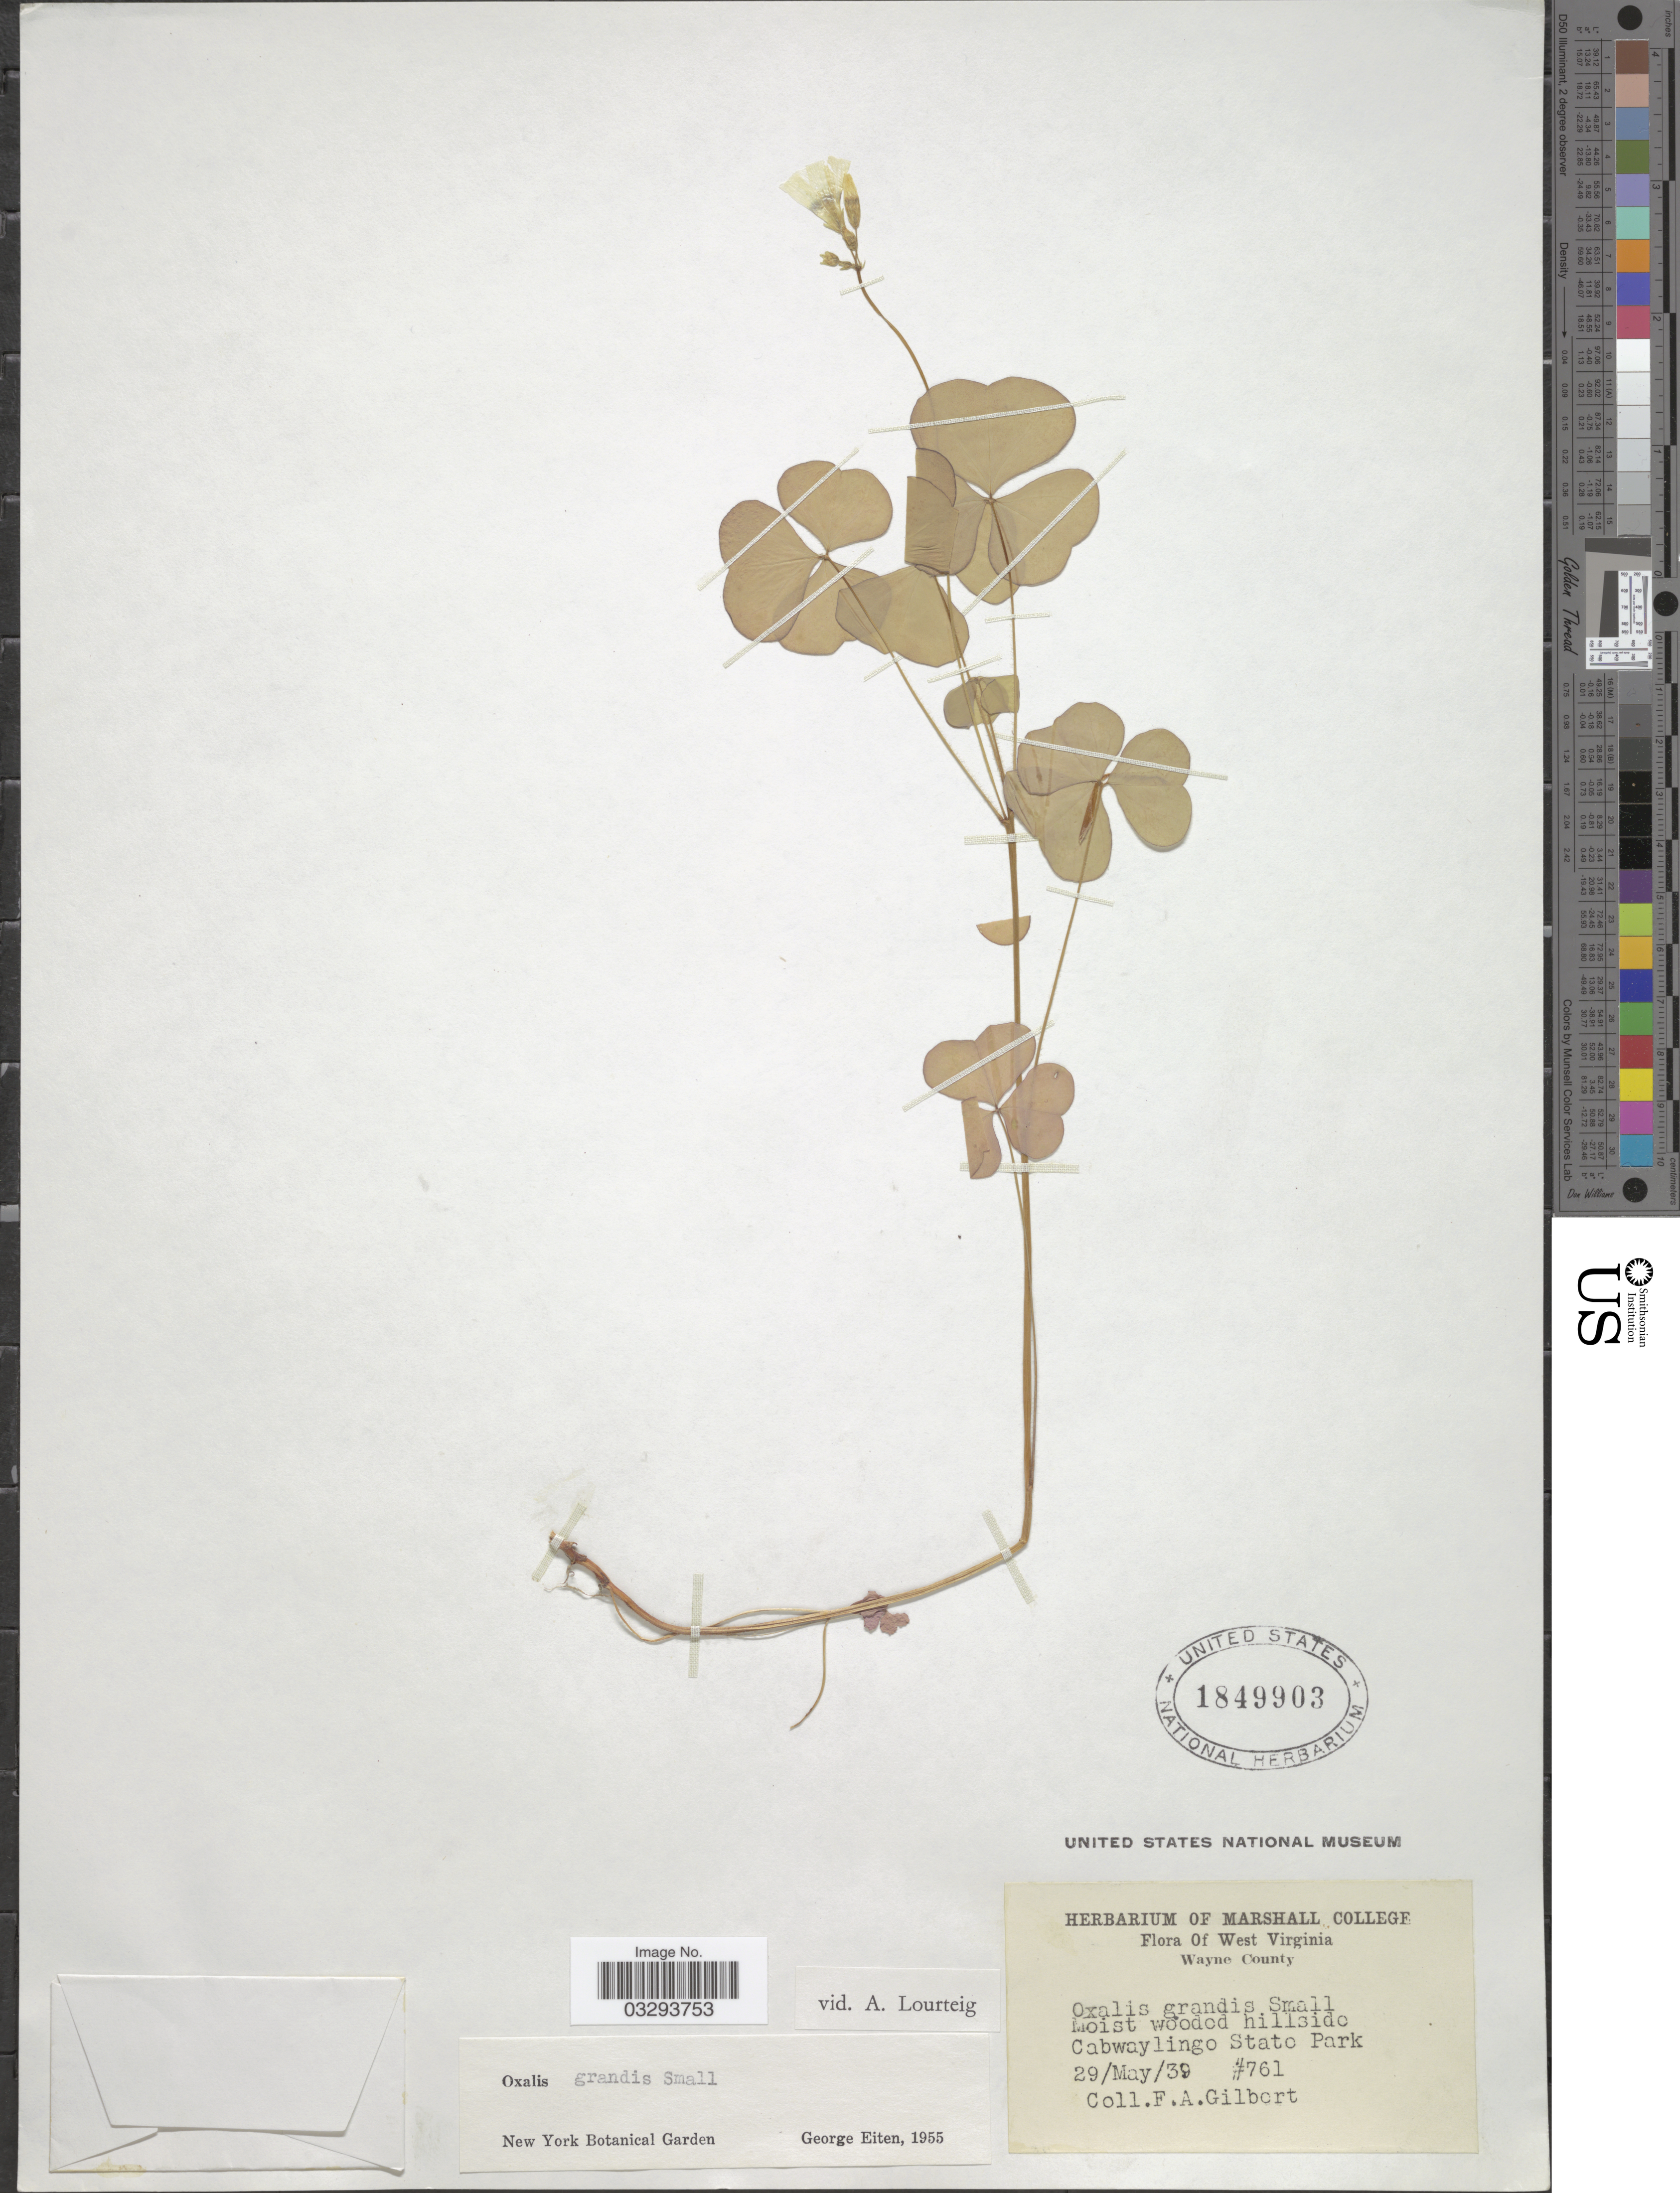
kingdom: Plantae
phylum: Tracheophyta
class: Magnoliopsida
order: Oxalidales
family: Oxalidaceae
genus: Oxalis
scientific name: Oxalis grandis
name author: Small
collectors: F. A. Gilbert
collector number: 761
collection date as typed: Transcribed d/m/y: 29/5/39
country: United States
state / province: West Virginia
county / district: Wayne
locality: Cabwaylingo State Park.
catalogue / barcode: US 1849903